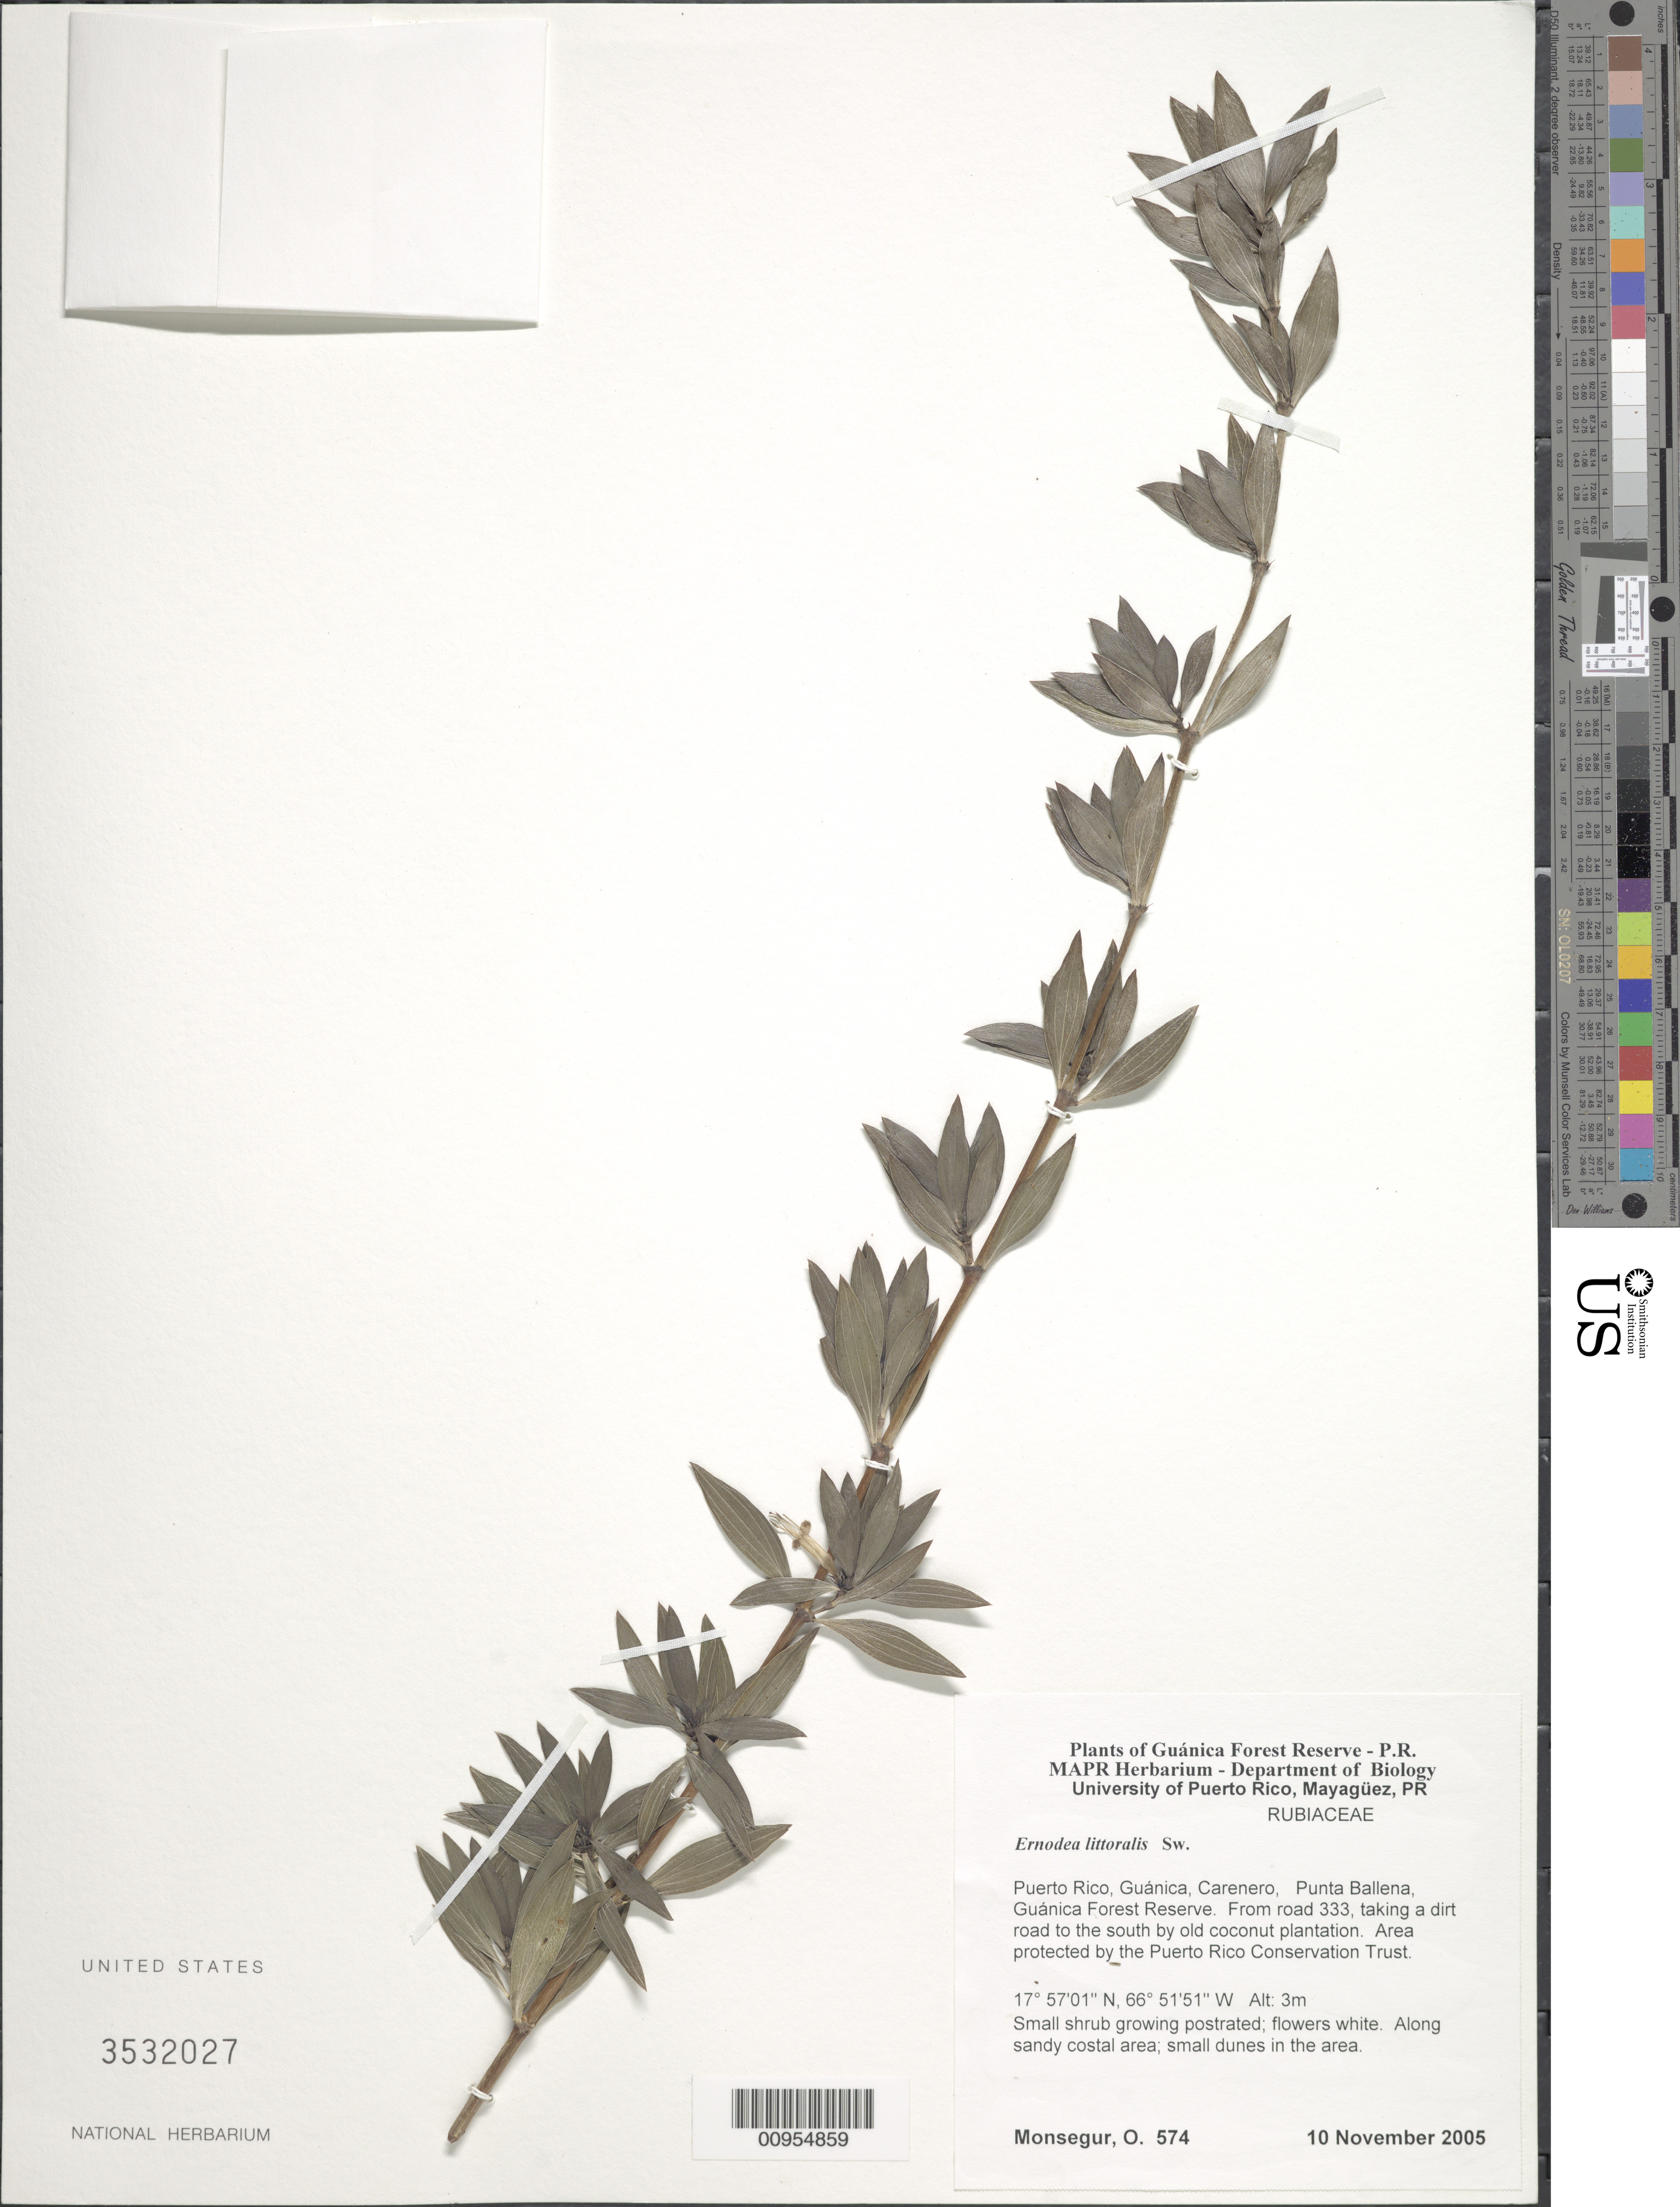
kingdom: Plantae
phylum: Tracheophyta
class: Magnoliopsida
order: Gentianales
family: Rubiaceae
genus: Ernodea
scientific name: Ernodea littoralis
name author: Sw.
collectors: O. Monsegur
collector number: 574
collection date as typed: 10 Nov 2005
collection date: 2005-11-10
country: Puerto Rico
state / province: Guánica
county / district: Carenero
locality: Guánica Forest Reserve. Punta Ballena, from road 333, taking a dirt road to the south by old coconut plantation. Area protected by the Puerto Rico Conservation Trust.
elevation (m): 3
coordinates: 17.57007, 66.51512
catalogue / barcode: US 3532027